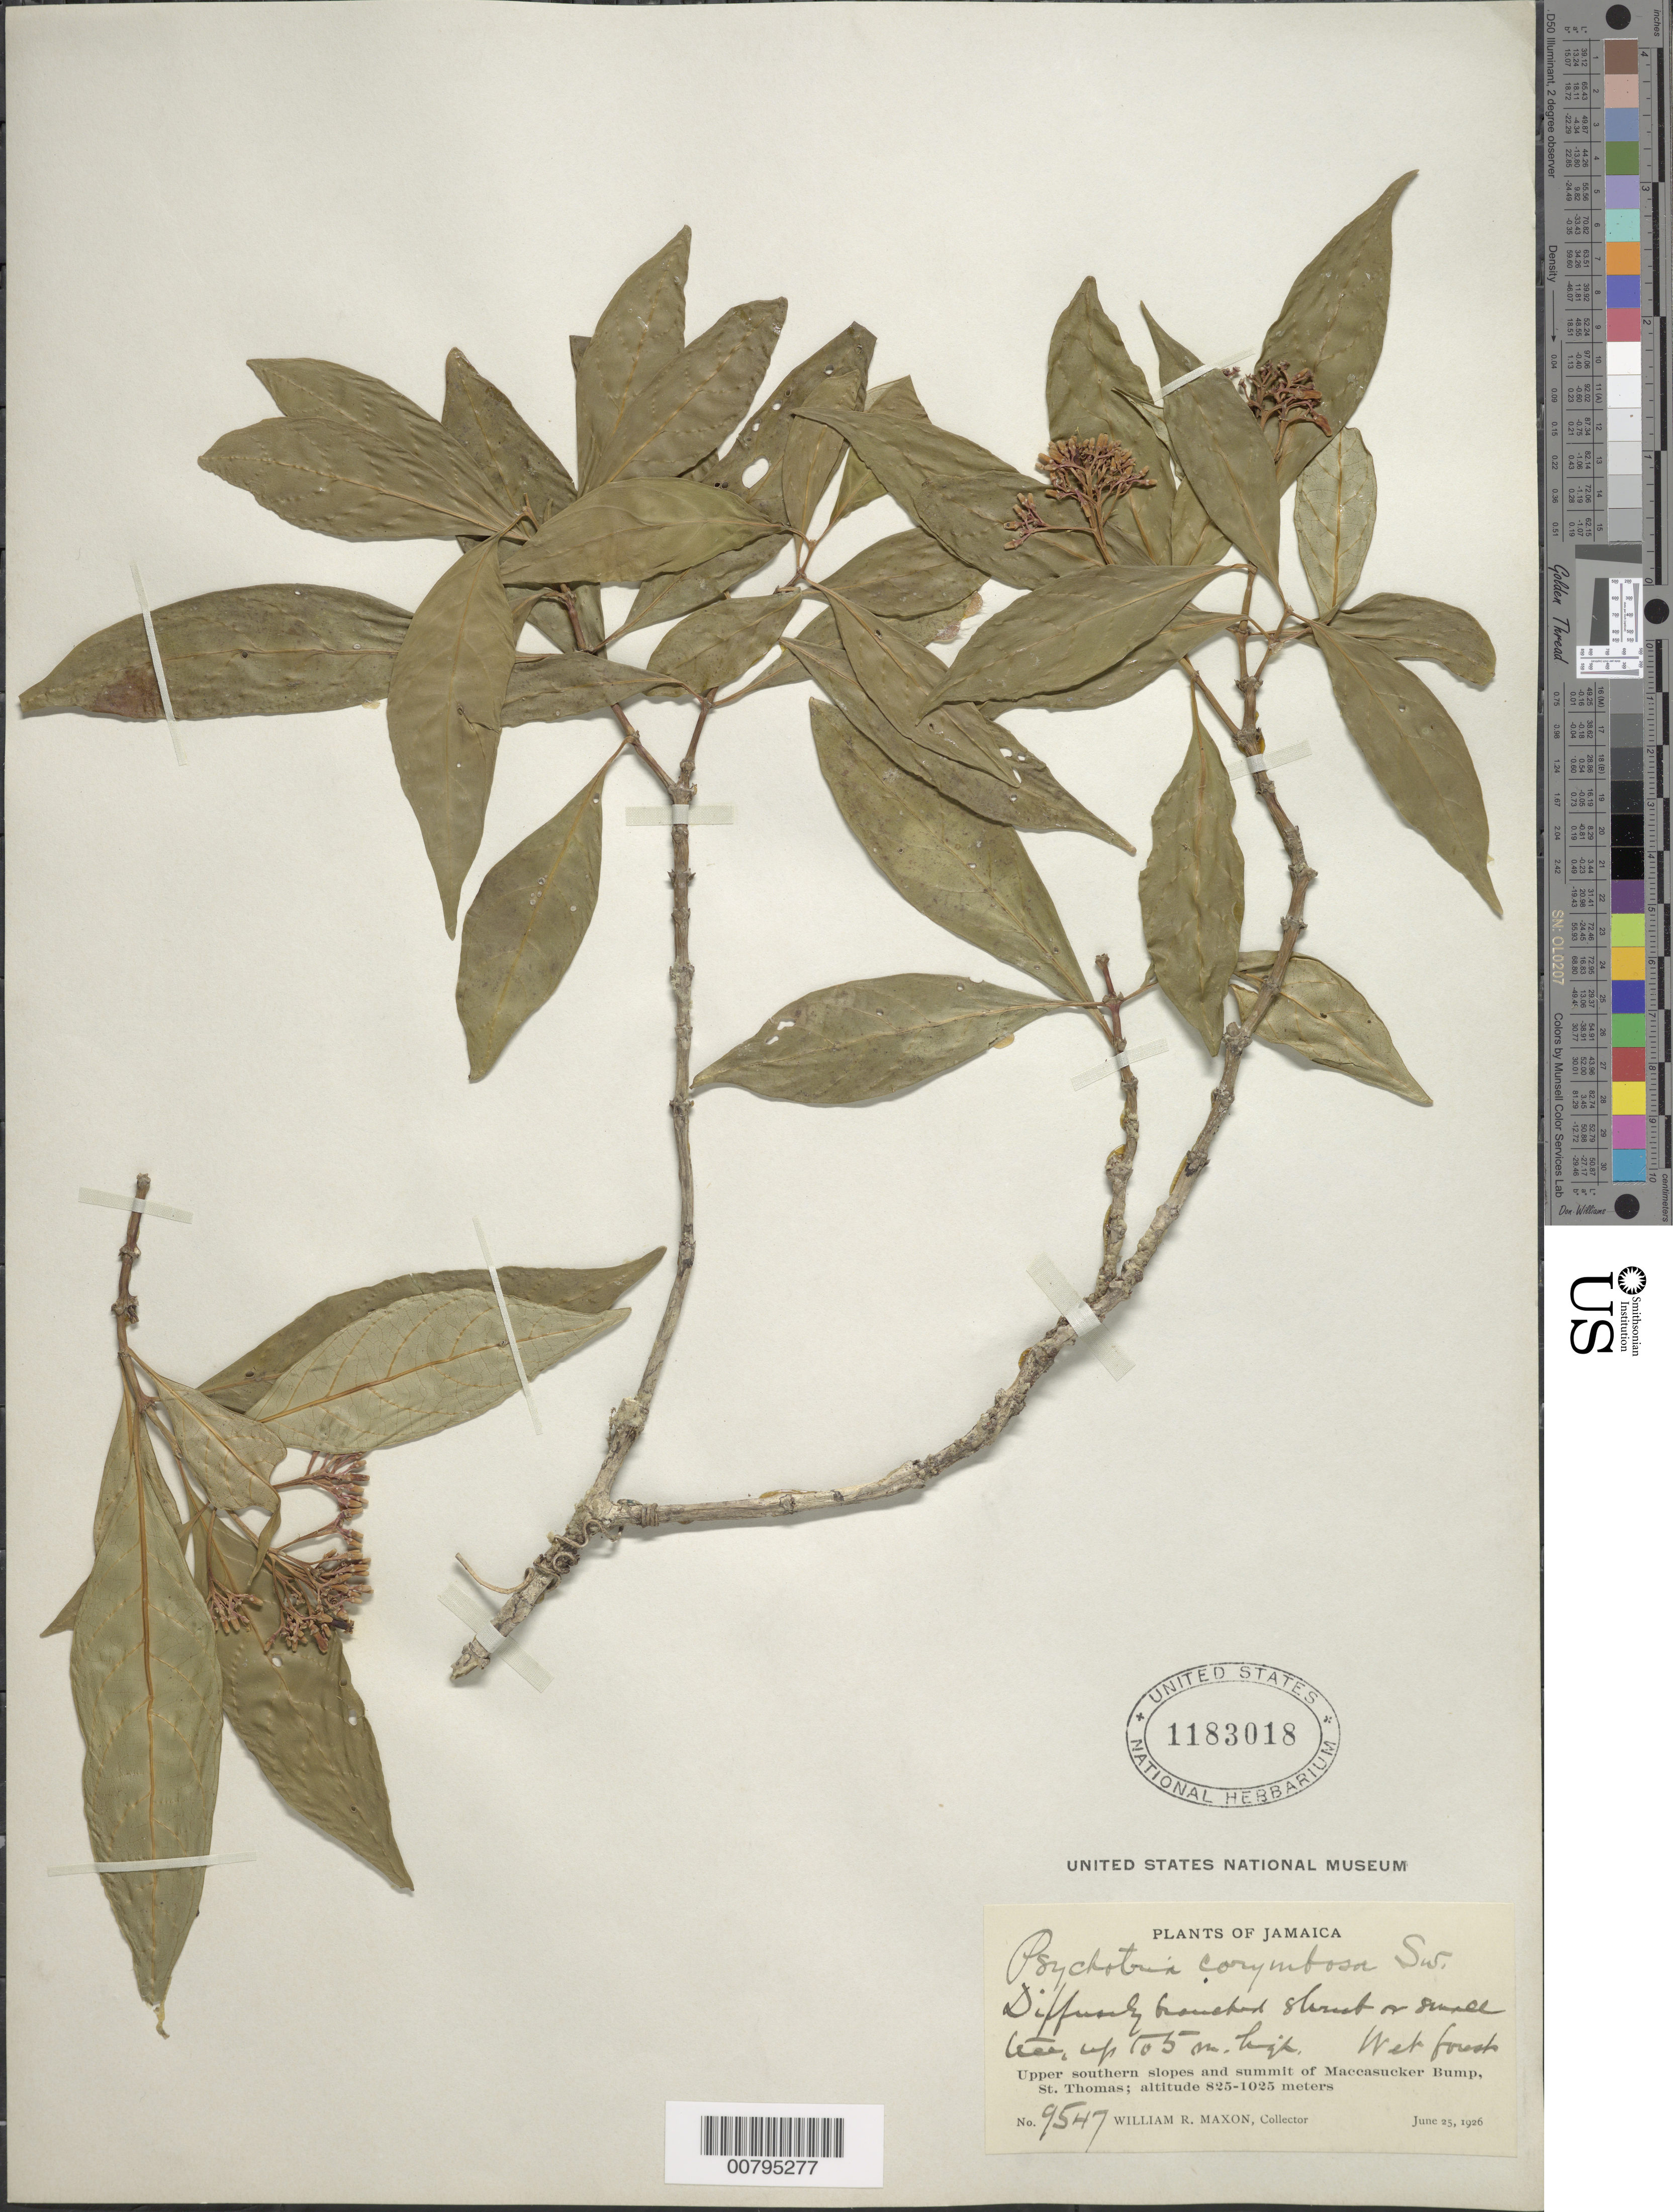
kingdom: Plantae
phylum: Tracheophyta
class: Magnoliopsida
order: Gentianales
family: Rubiaceae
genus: Psychotria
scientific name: Psychotria corymbosa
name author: Sw.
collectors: W. R. Maxon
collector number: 9547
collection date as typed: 25 Jun 1926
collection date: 1926-06-25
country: Jamaica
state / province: Saint Thomas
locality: Upper southern slopes and summit of Maccasucker Bump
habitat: Wet forests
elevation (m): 825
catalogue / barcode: US 1183018